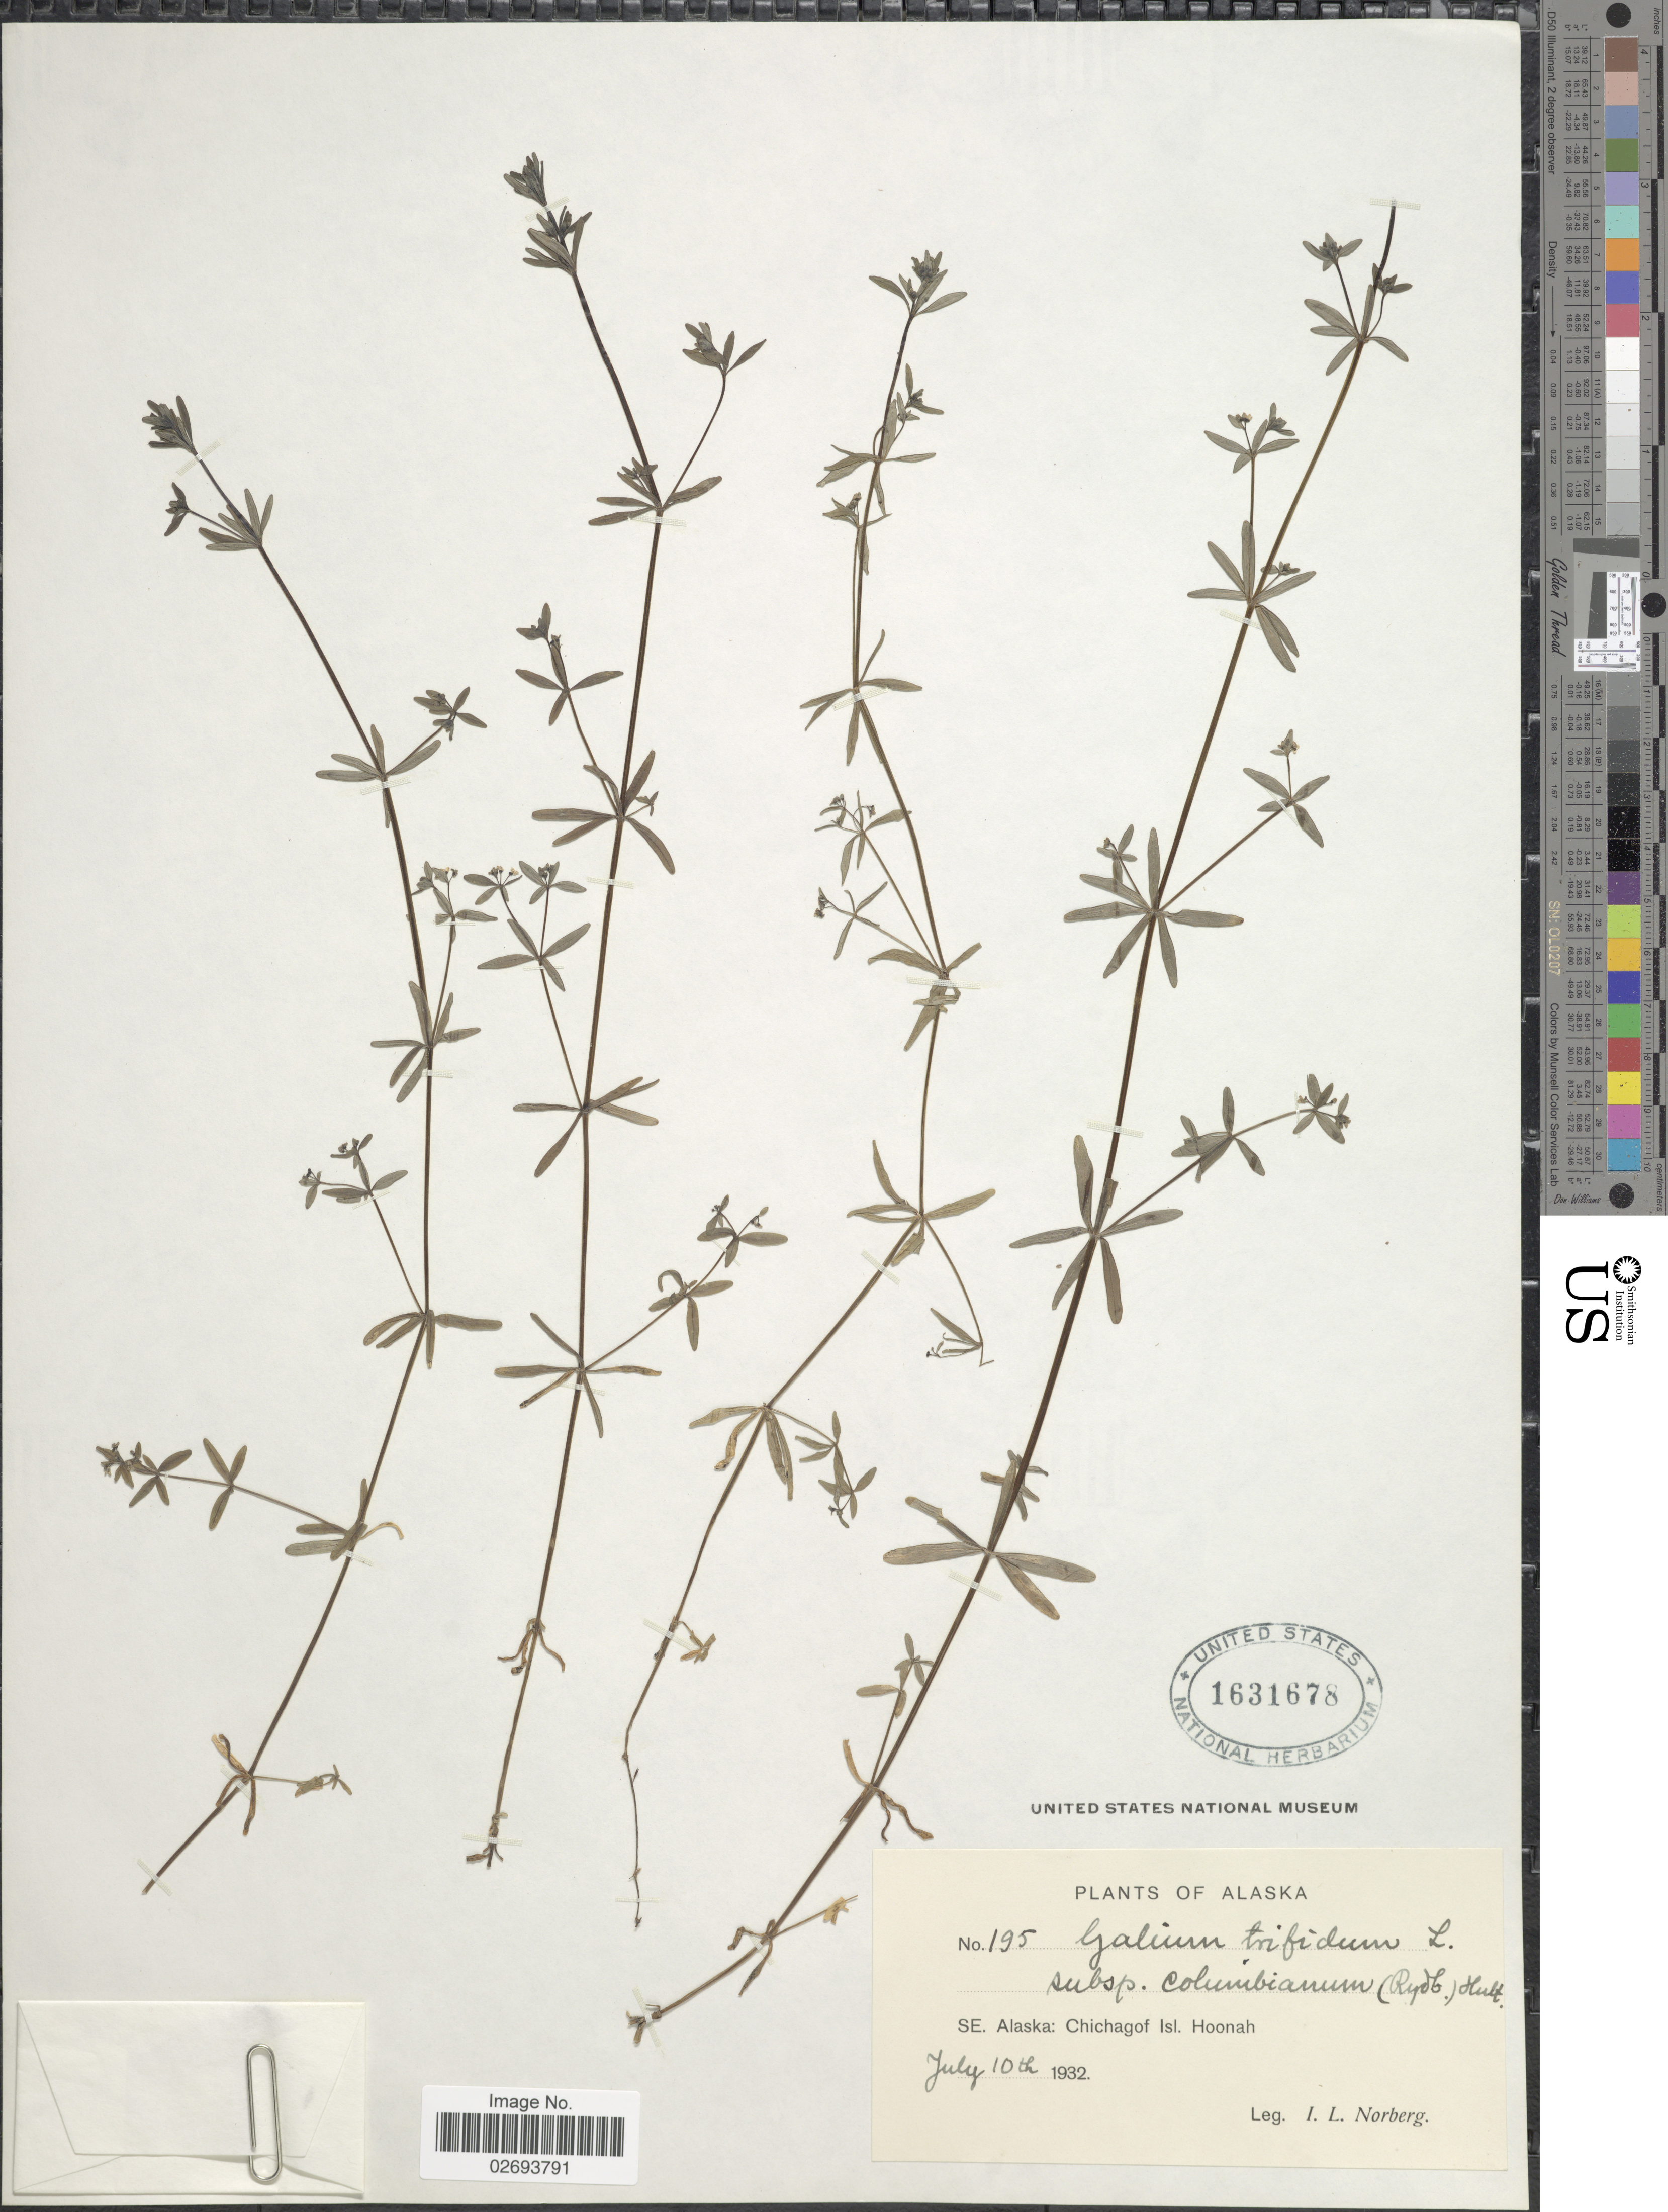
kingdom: Plantae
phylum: Tracheophyta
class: Magnoliopsida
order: Gentianales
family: Rubiaceae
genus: Galium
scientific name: Galium trifidum subsp. columbianum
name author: (Rydb.) Hultén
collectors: I. Norberg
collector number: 195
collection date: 1932-07-10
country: United States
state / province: Alaska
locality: SE Alaska: Chichagof Isl. Hoonah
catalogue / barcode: US 1631678